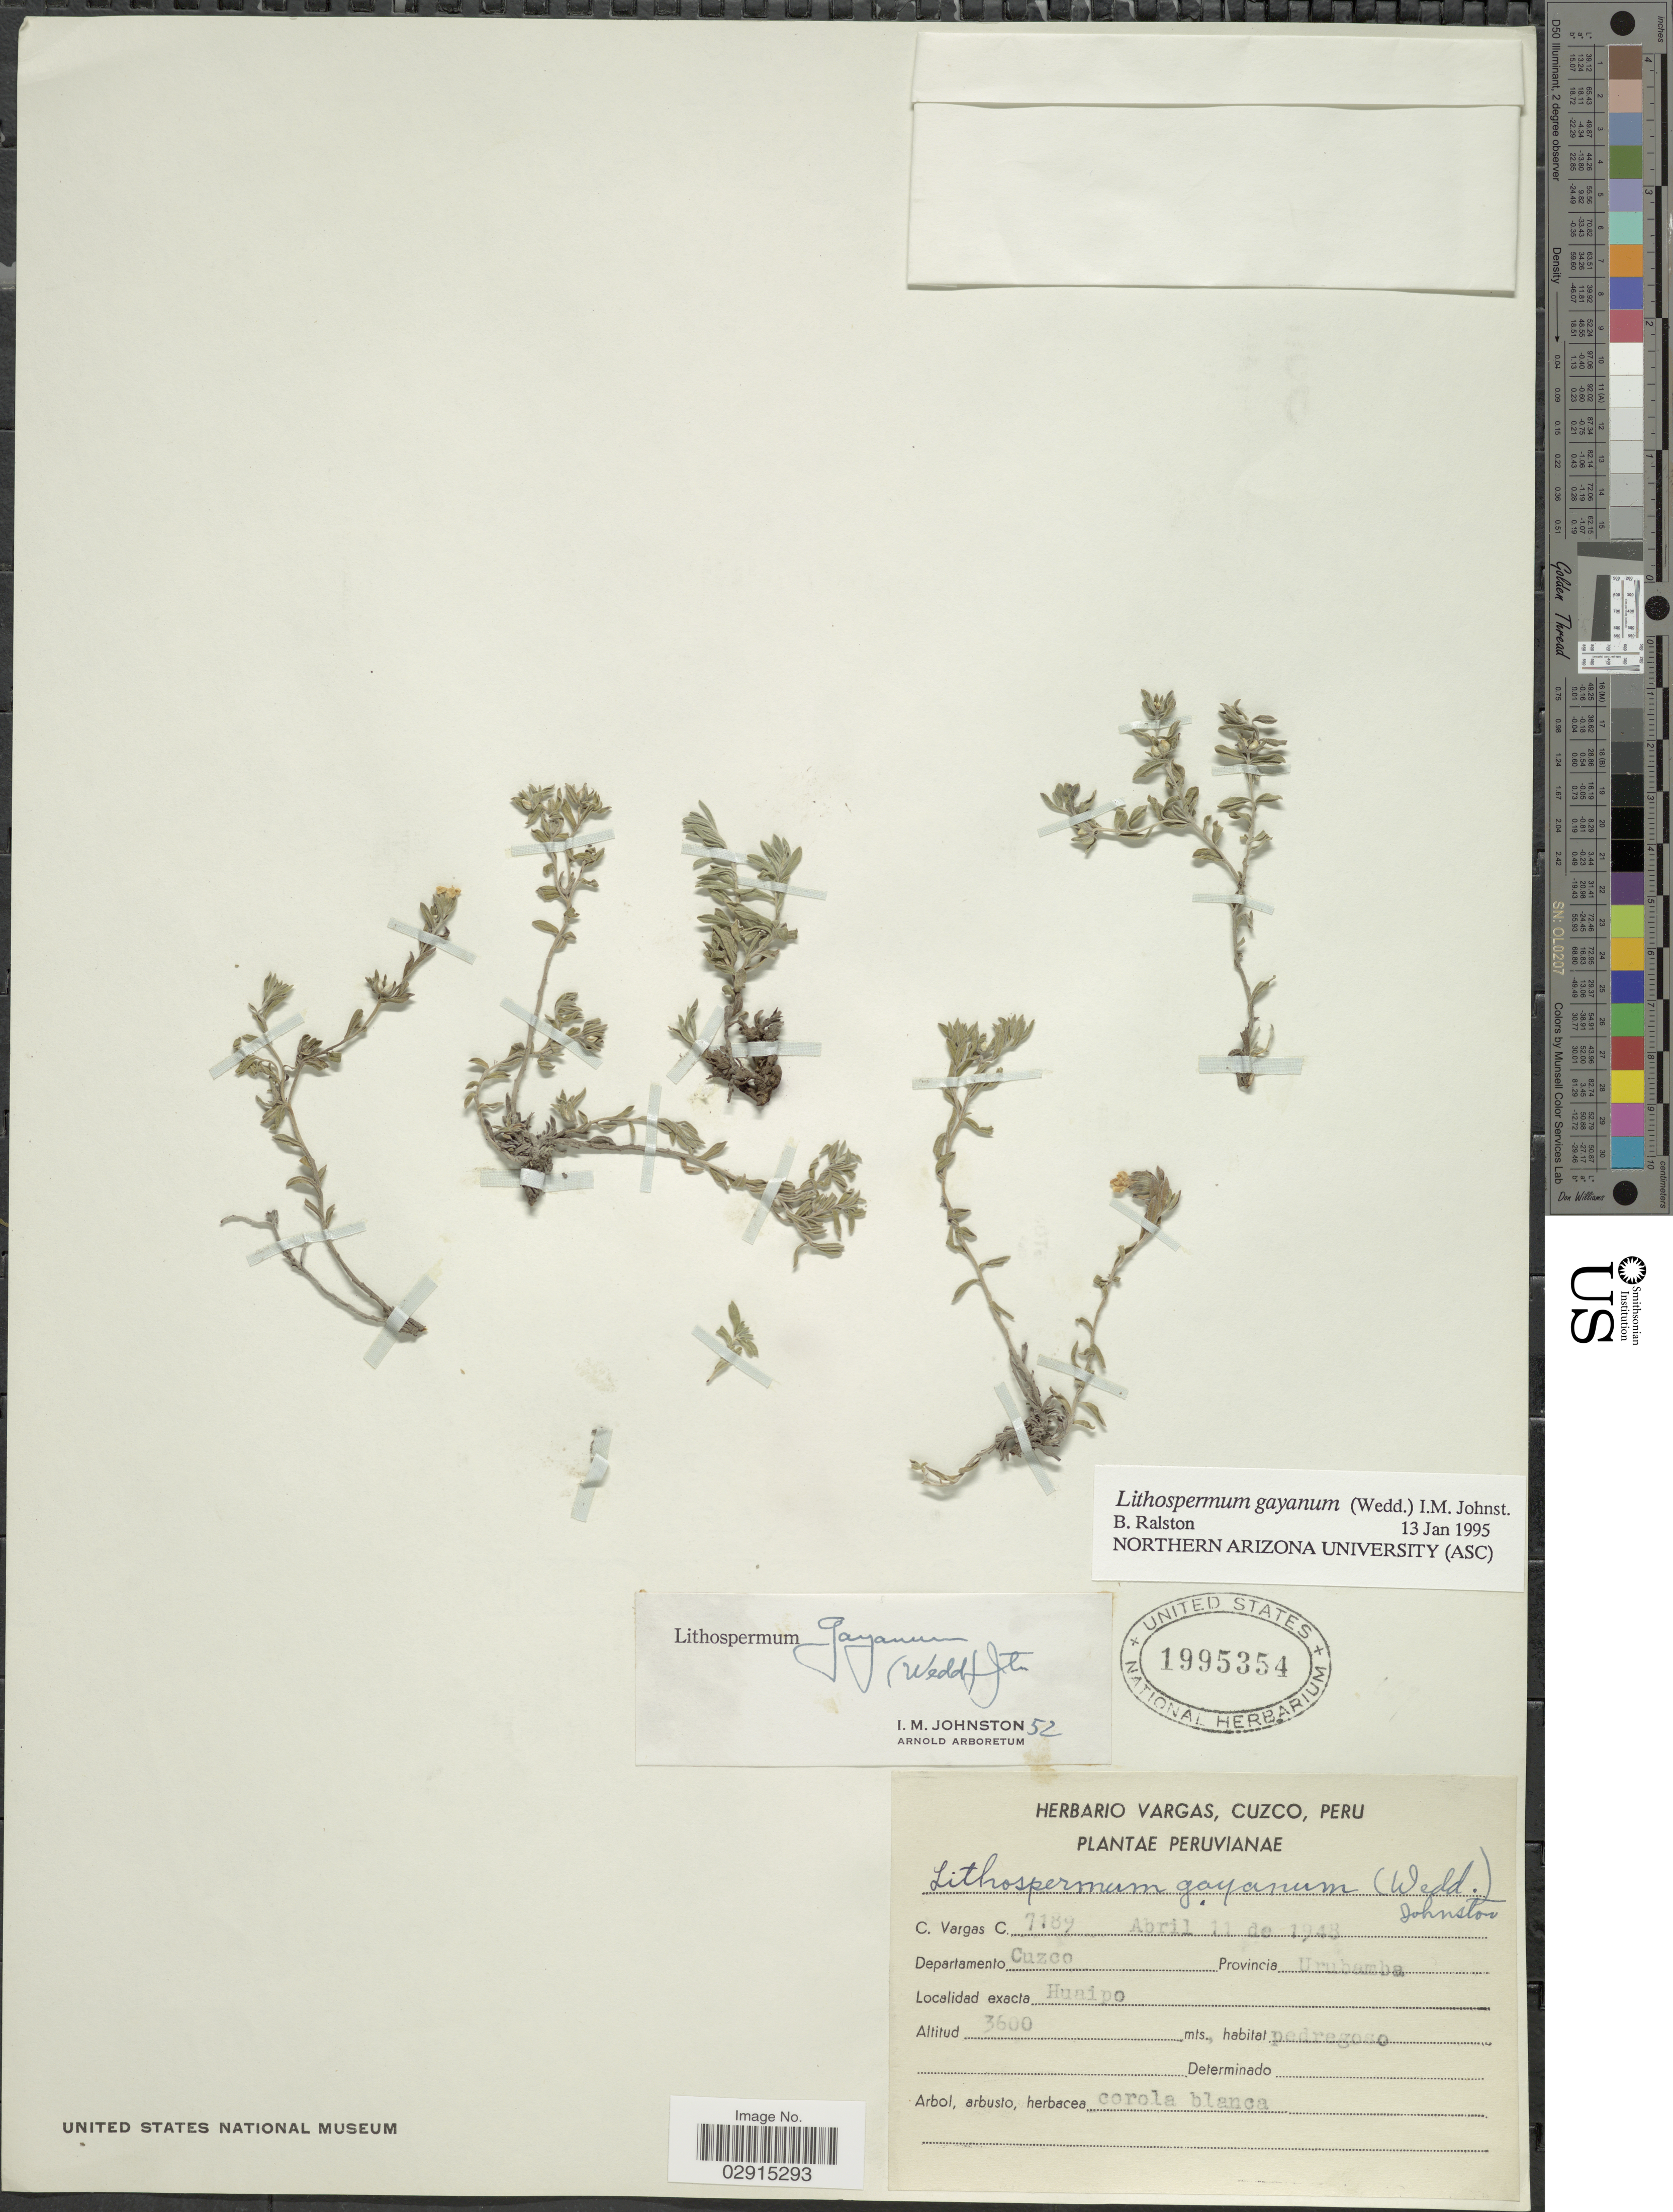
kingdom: Plantae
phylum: Tracheophyta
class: Magnoliopsida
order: Boraginales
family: Boraginaceae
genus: Lithospermum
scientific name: Lithospermum gayanum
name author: (Wedd.) I.M. Johnst.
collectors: C. Vargas Calderón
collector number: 7189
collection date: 1948-04-11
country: Peru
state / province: Cusco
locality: Huaipo. Departamento Cuzco. Provincia Urubamba.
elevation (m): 3600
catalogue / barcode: US 1995354